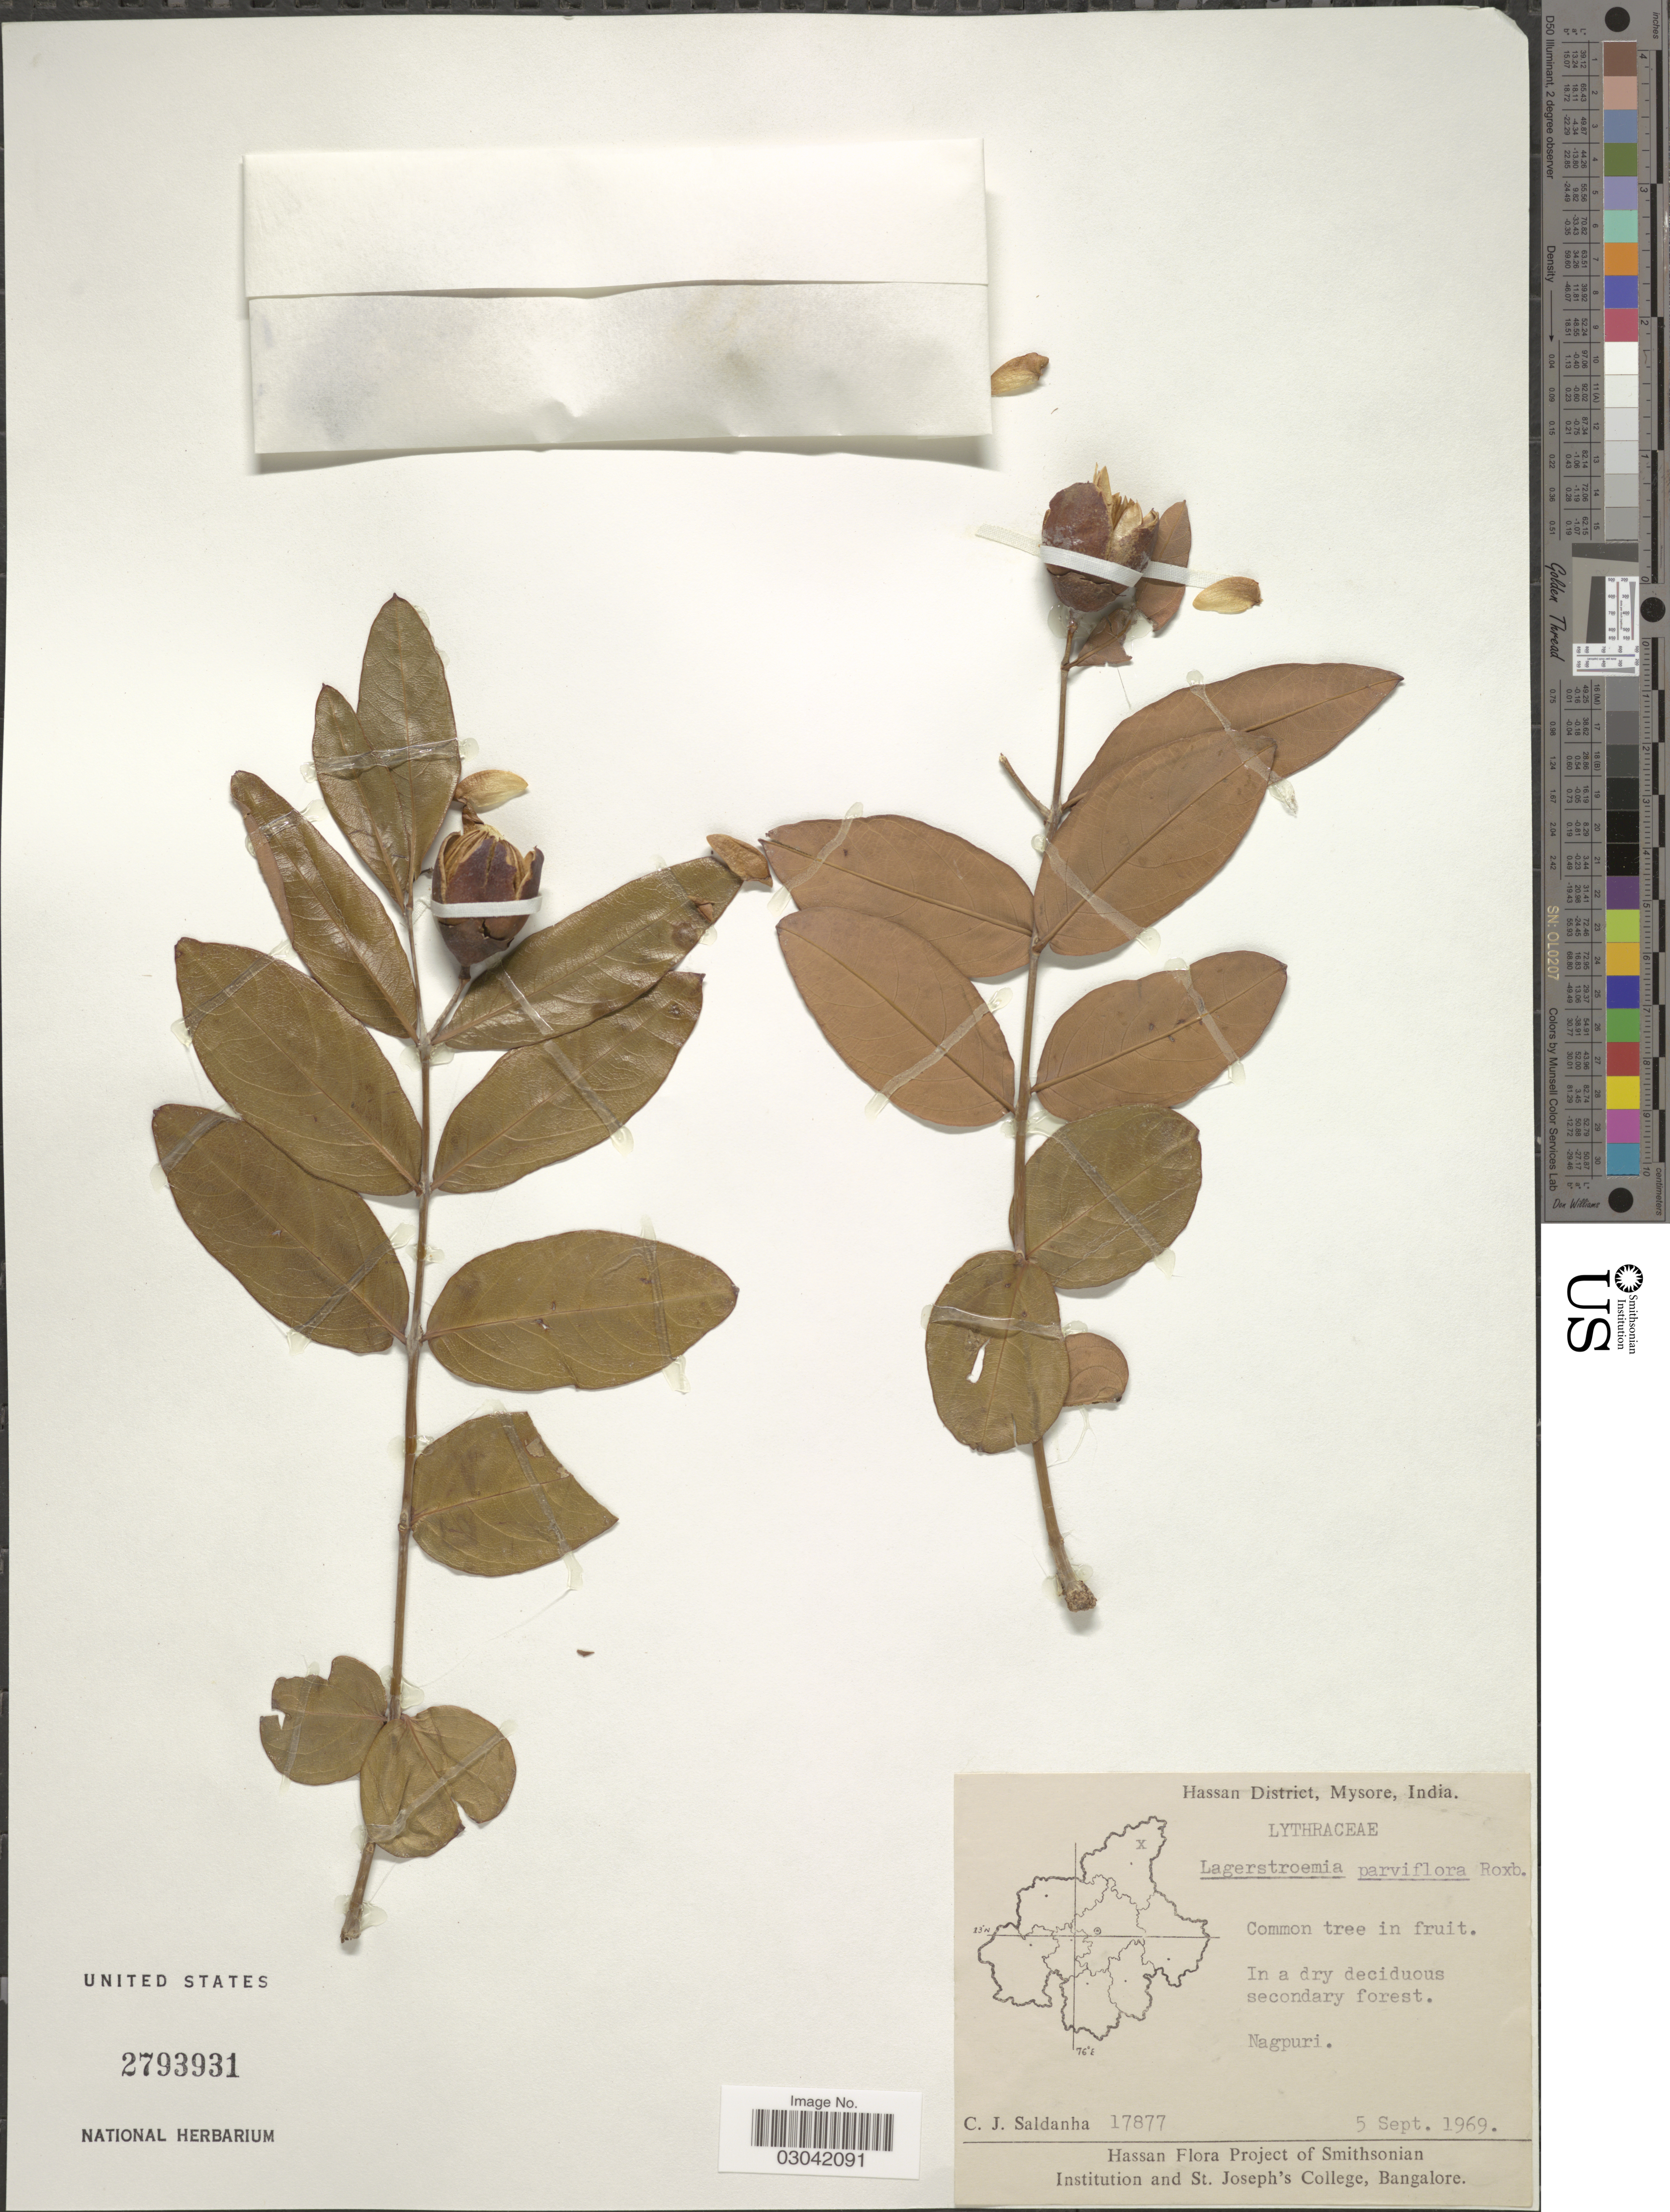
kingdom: Plantae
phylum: Tracheophyta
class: Magnoliopsida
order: Myrtales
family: Lythraceae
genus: Lagerstroemia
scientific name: Lagerstroemia parviflora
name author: Roxb.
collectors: C. J. Saldanha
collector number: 17877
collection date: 1969-09-05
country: India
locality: Hassan District, Mysore, Nagpuri.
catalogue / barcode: US 2793931